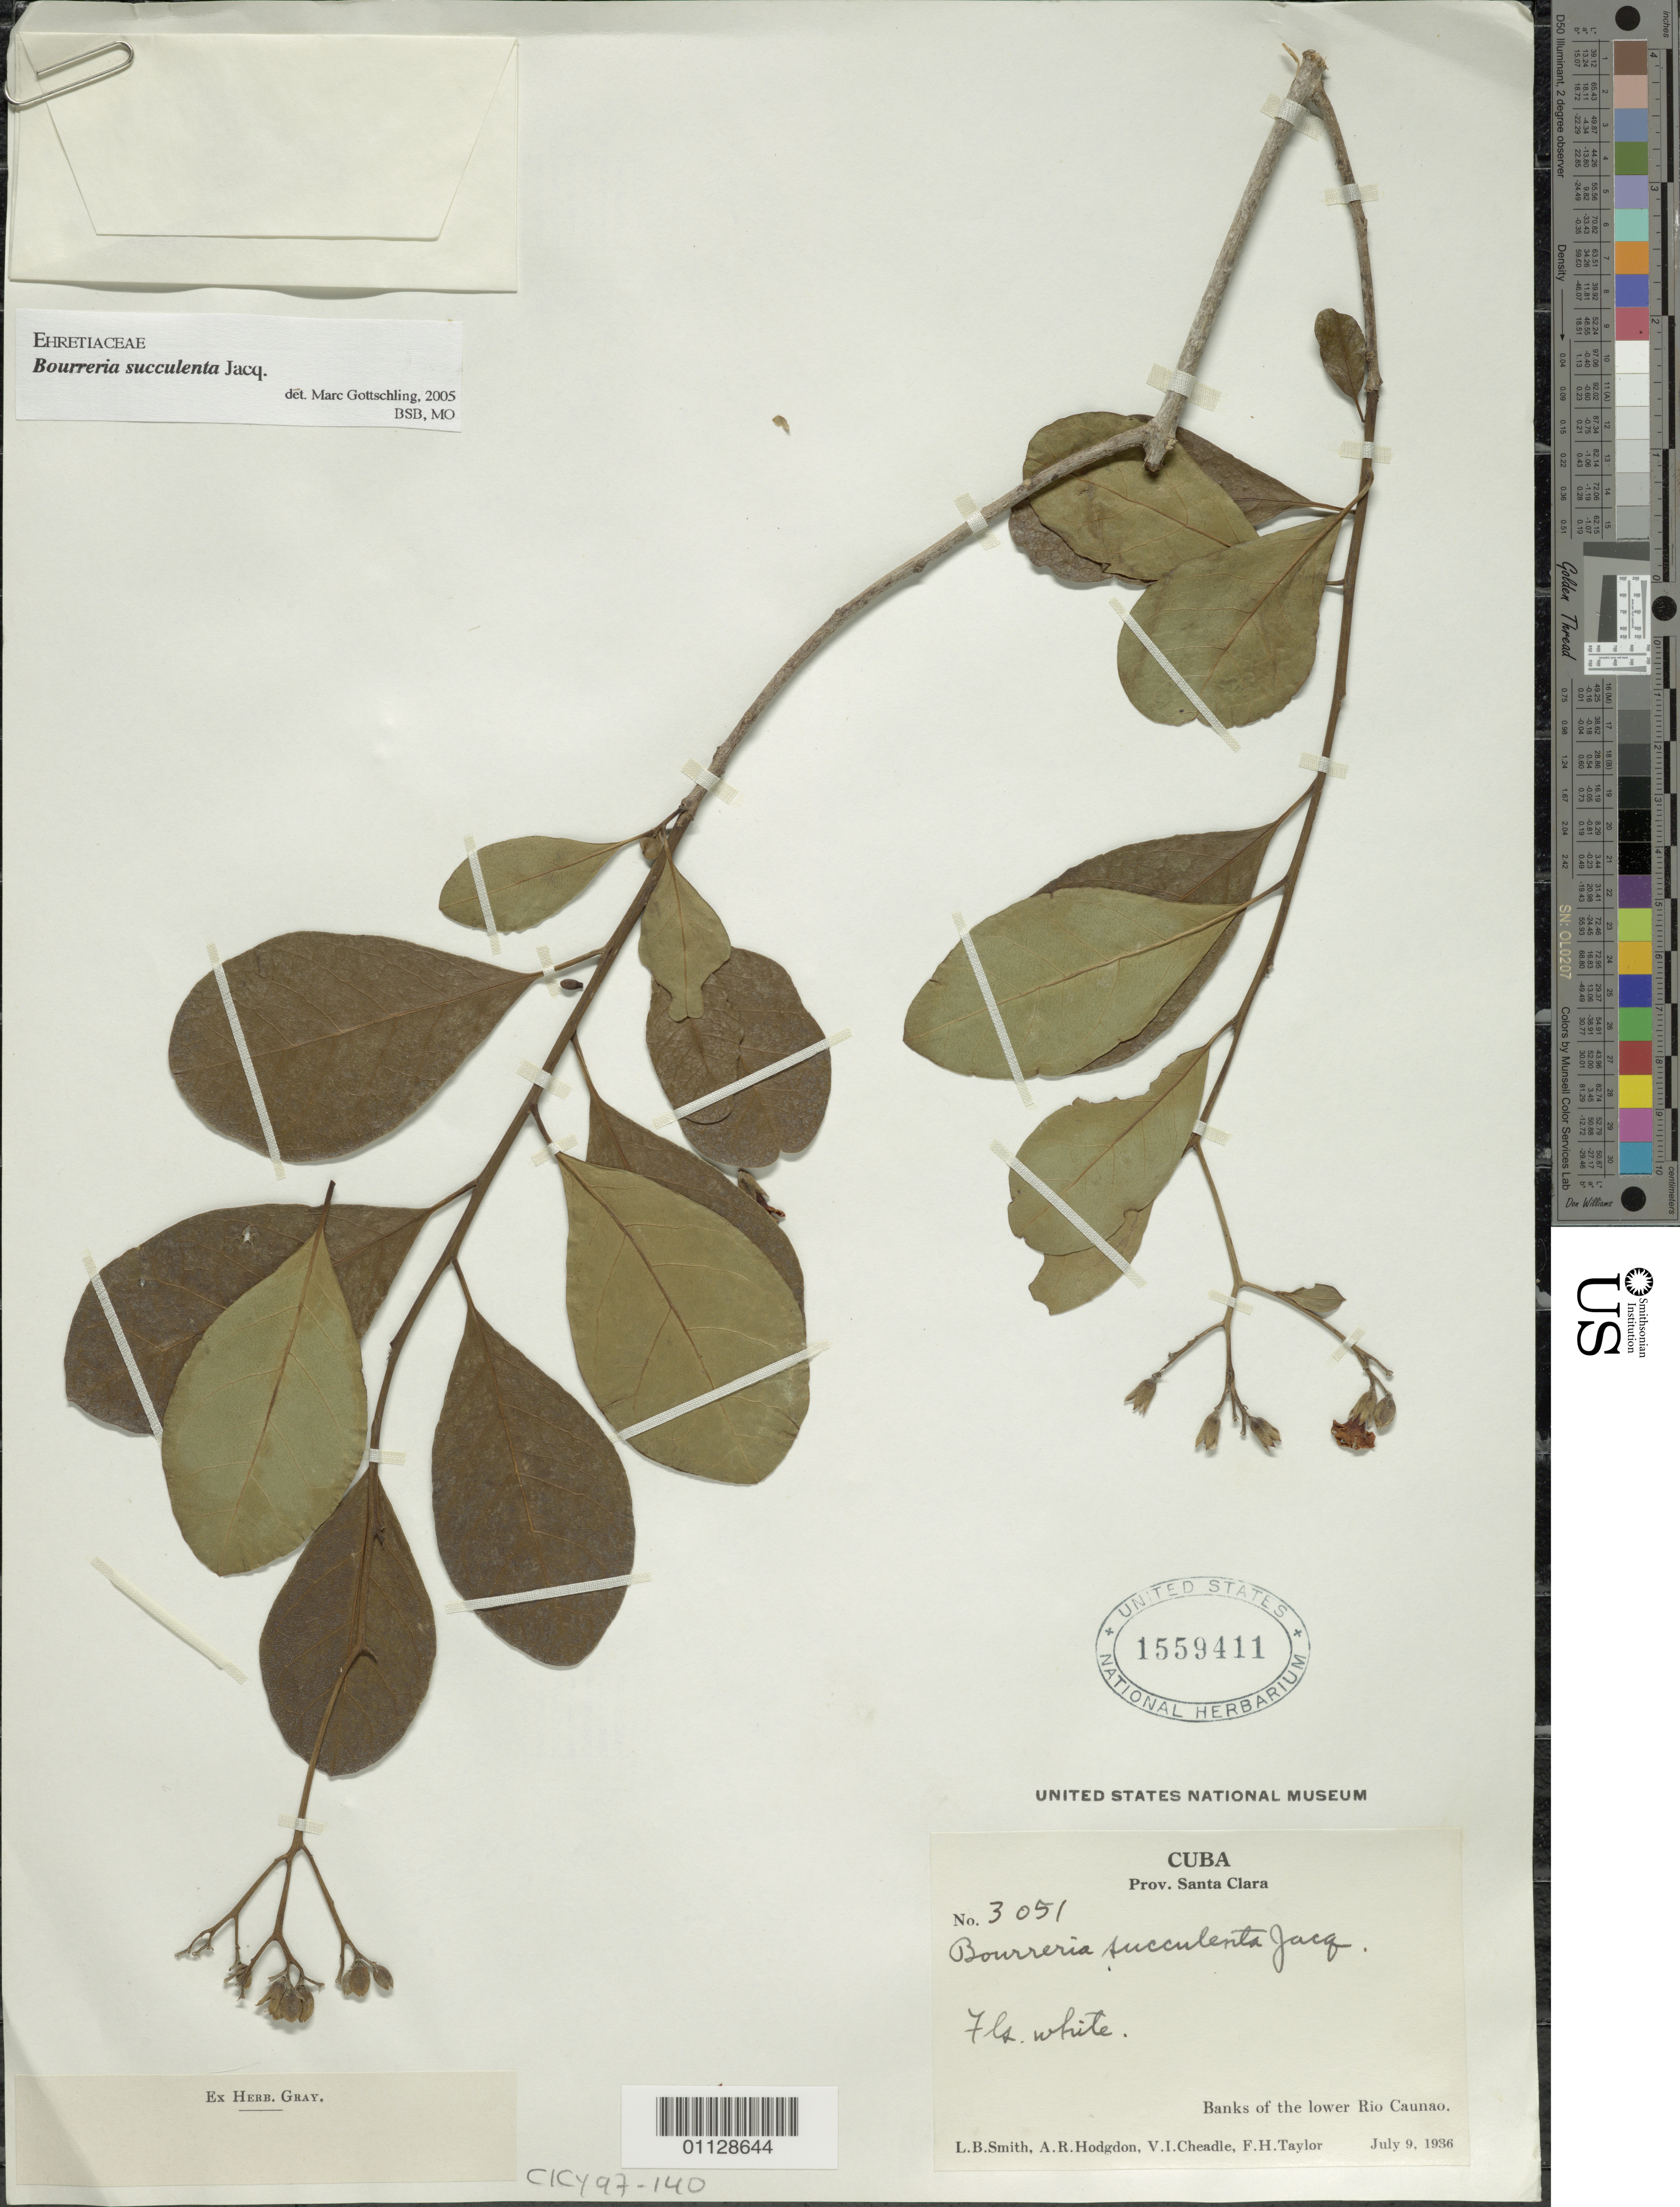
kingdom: Plantae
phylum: Tracheophyta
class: Magnoliopsida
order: Boraginales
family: Ehretiaceae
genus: Bourreria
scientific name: Bourreria succulenta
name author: Jacq.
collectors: L. Smith, A. R. Hodgdon, V. I. Cheadle & F. H. Taylor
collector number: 3051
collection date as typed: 09 Jul 1936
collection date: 1936-07-09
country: Cuba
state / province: Cienfuegos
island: Cuba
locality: Banks of lower Rio Caunao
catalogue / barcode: US 1559411